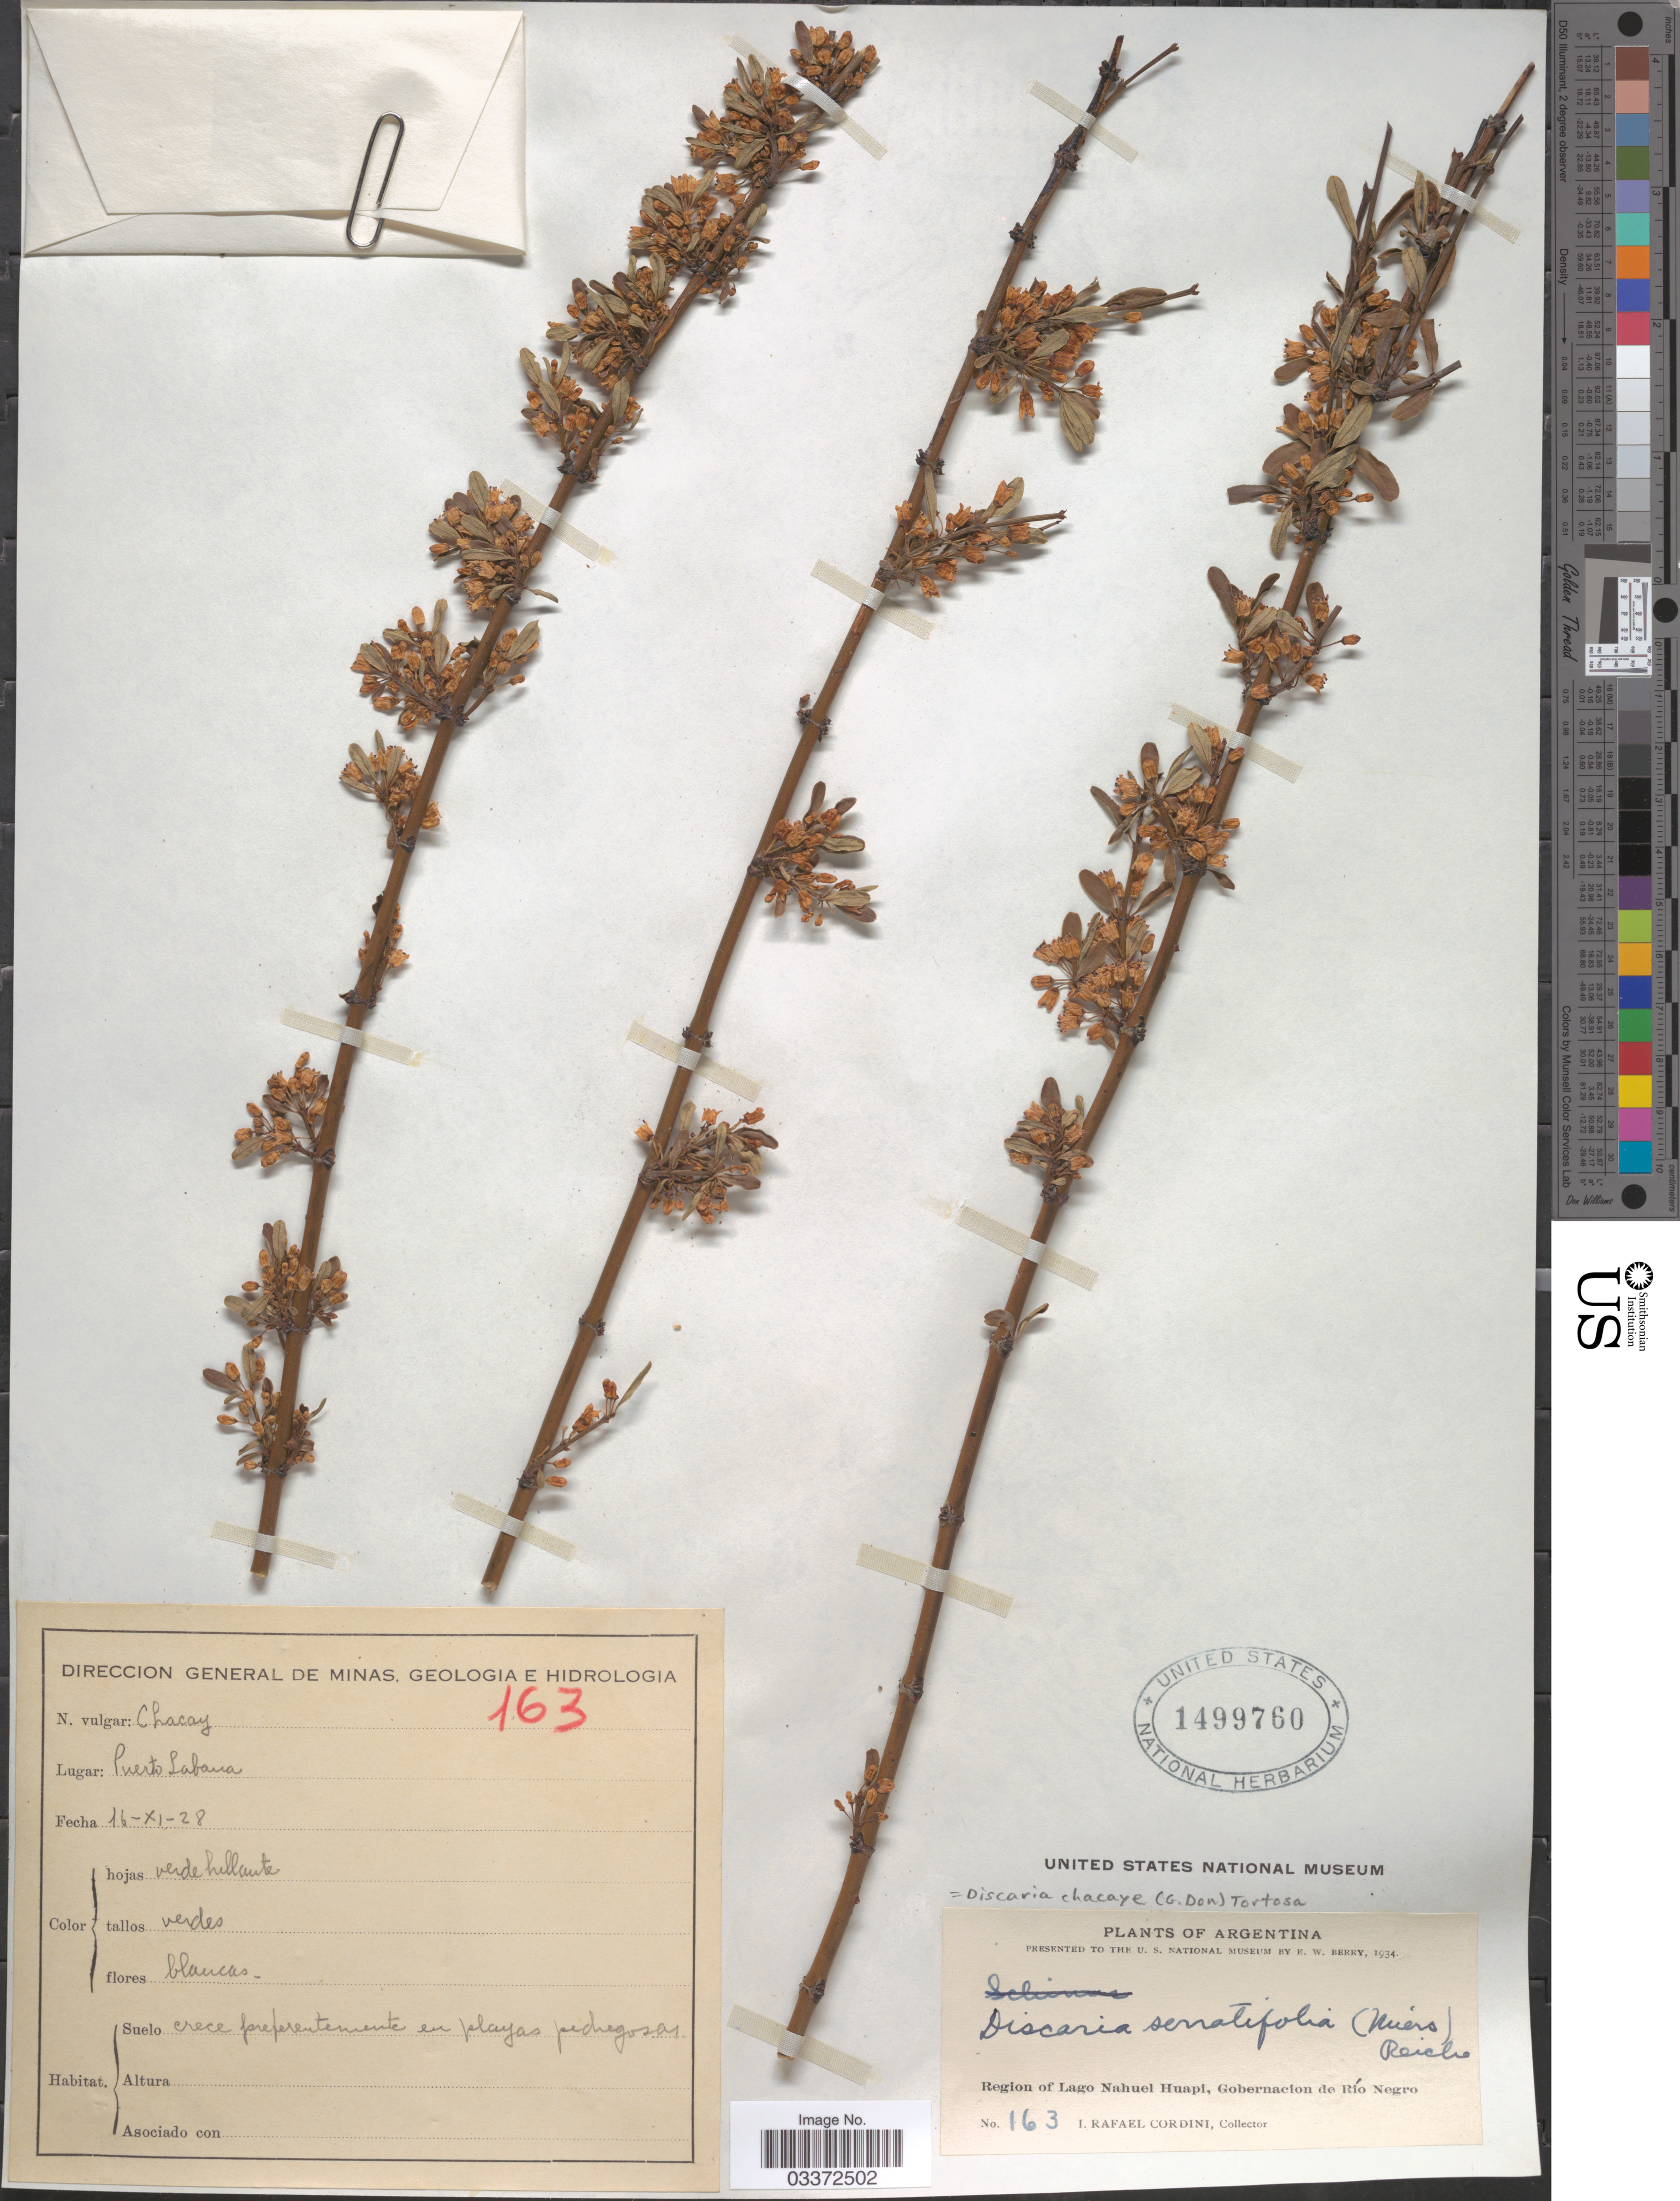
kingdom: Plantae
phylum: Tracheophyta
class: Magnoliopsida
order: Rosales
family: Rhamnaceae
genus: Discaria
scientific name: Discaria chacaye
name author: (G. Don) Tortosa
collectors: I. Cordini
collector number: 163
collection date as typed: Transcribed d/m/y: 16/11/28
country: Argentina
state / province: Rio Negro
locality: Puerto Sabana. Region of Lago Nahuel Huapi, Gobernacion de Río Negro.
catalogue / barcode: US 1499760